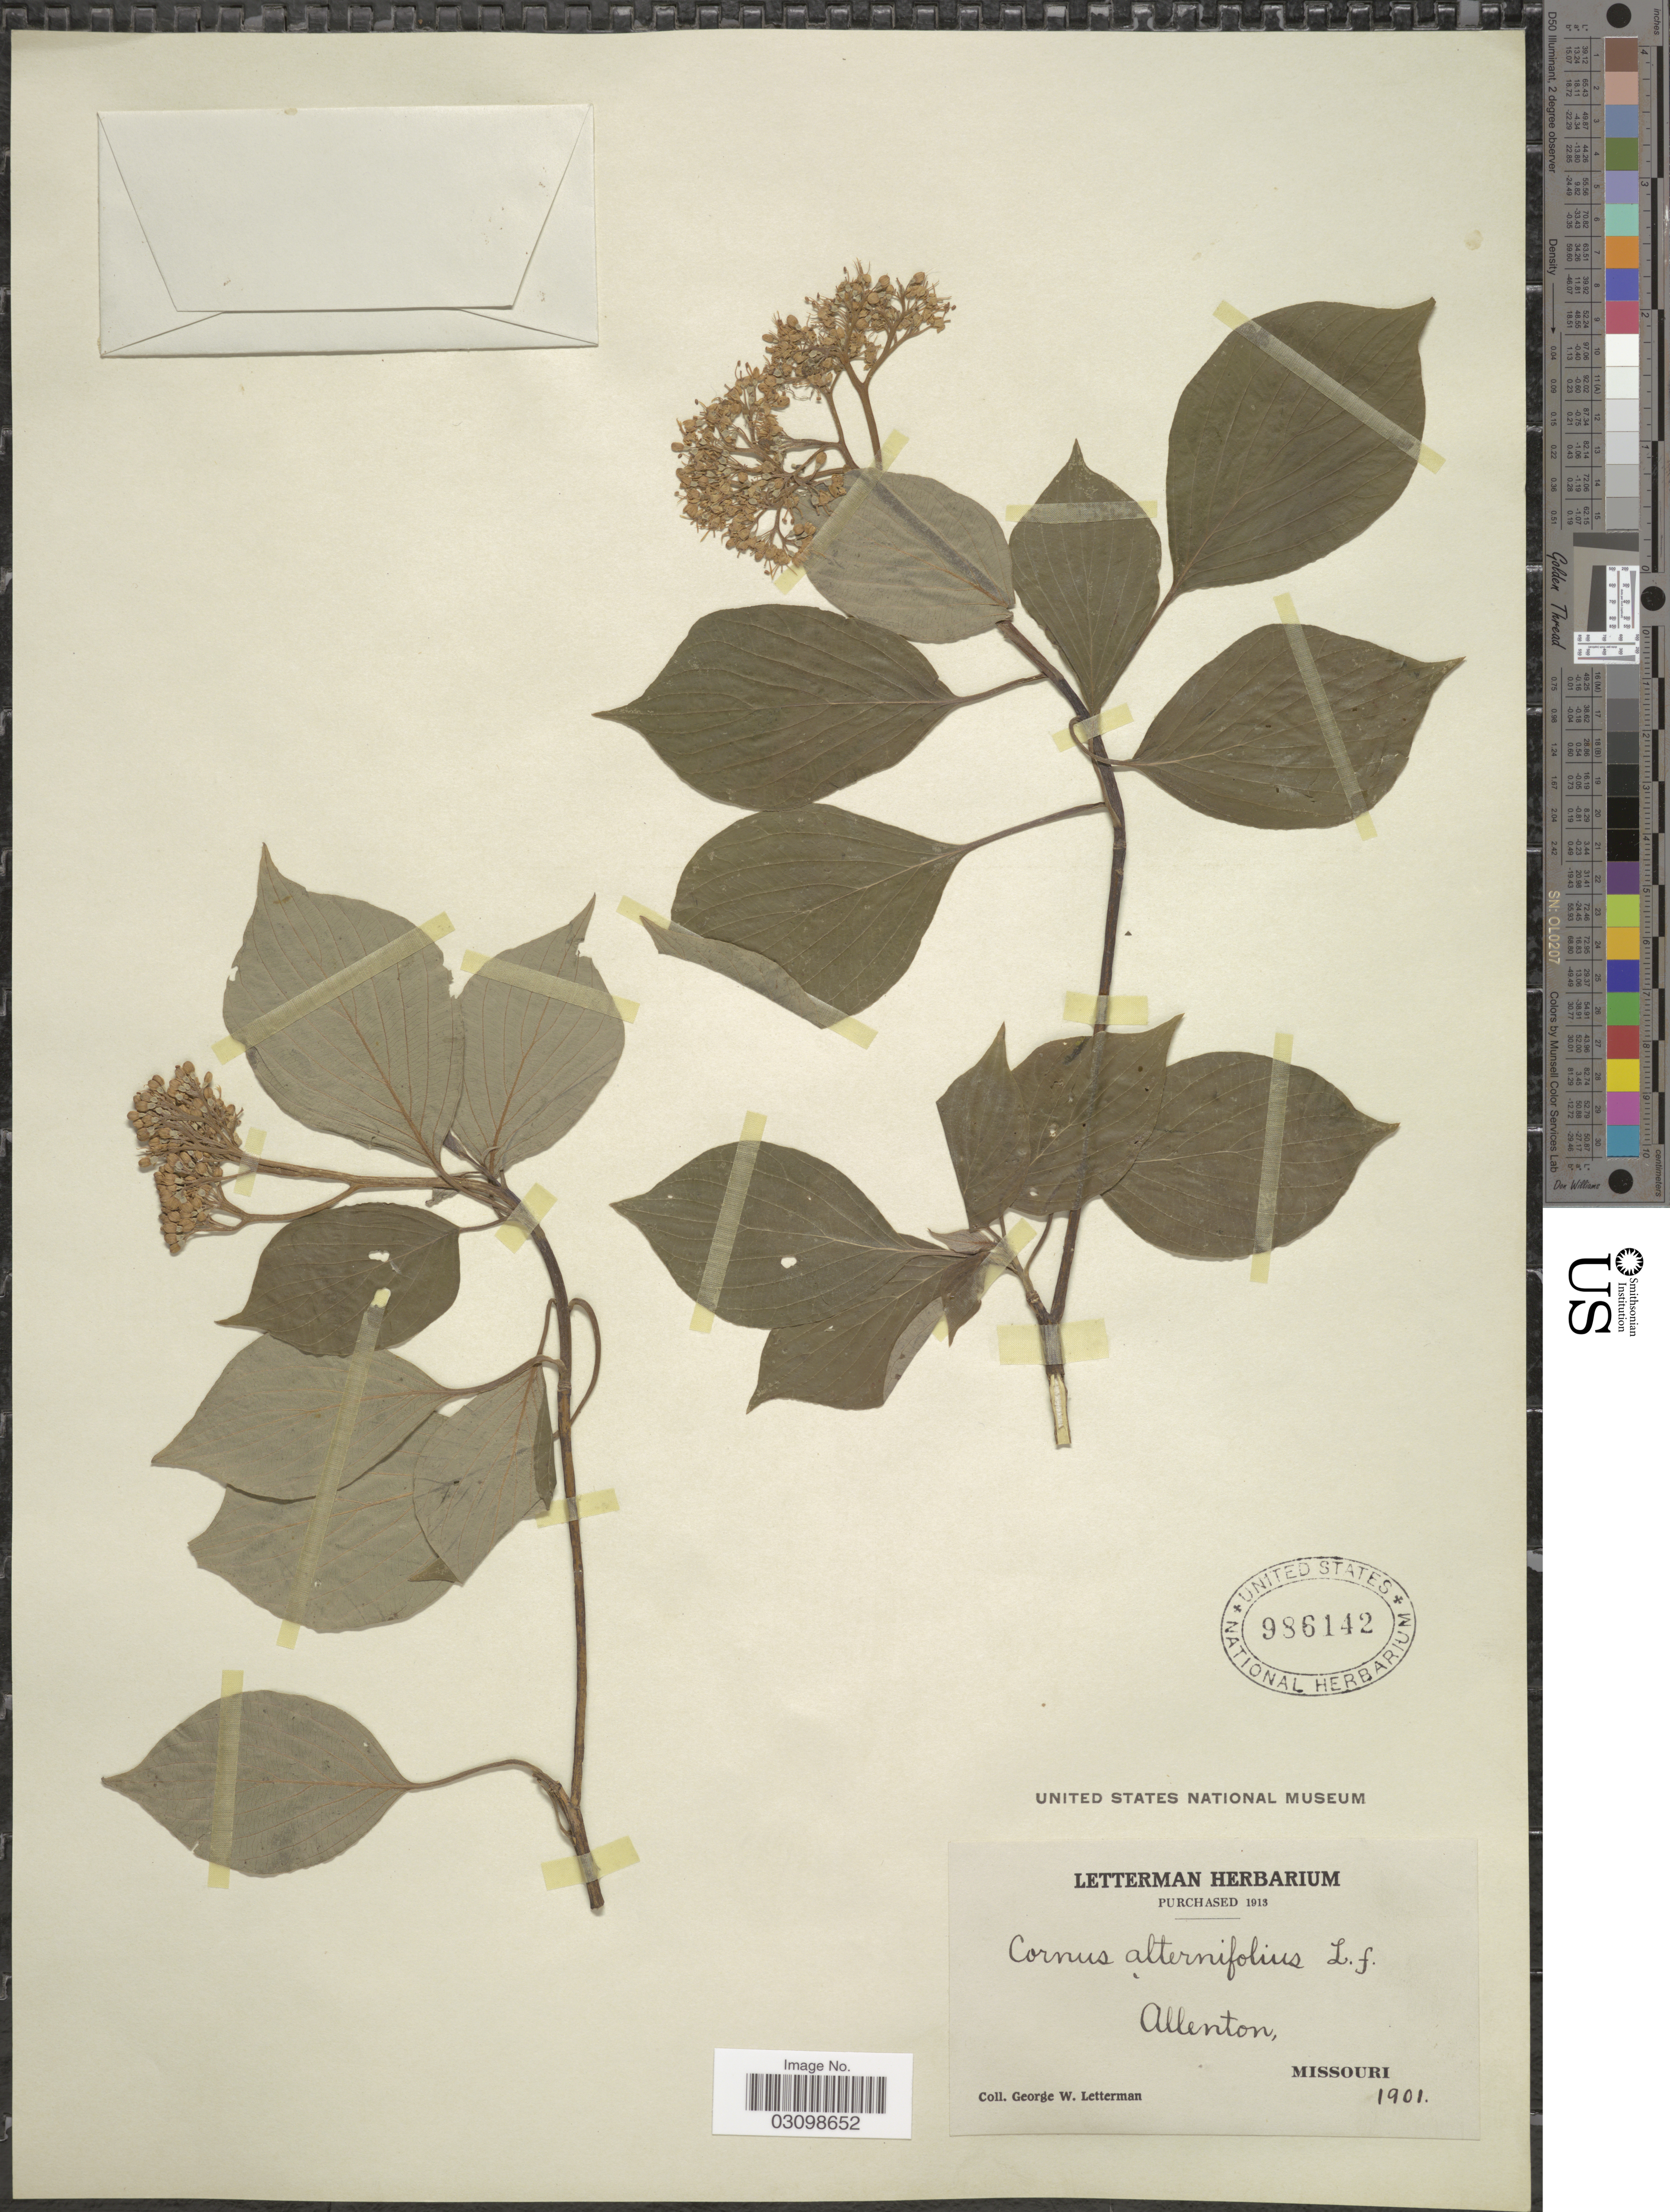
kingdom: Plantae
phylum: Tracheophyta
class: Magnoliopsida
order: Cornales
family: Cornaceae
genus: Cornus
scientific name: Cornus alternifolia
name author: L.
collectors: G. W. Letterman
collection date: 1901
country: United States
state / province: Missouri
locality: Allenton.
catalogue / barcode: US 986142